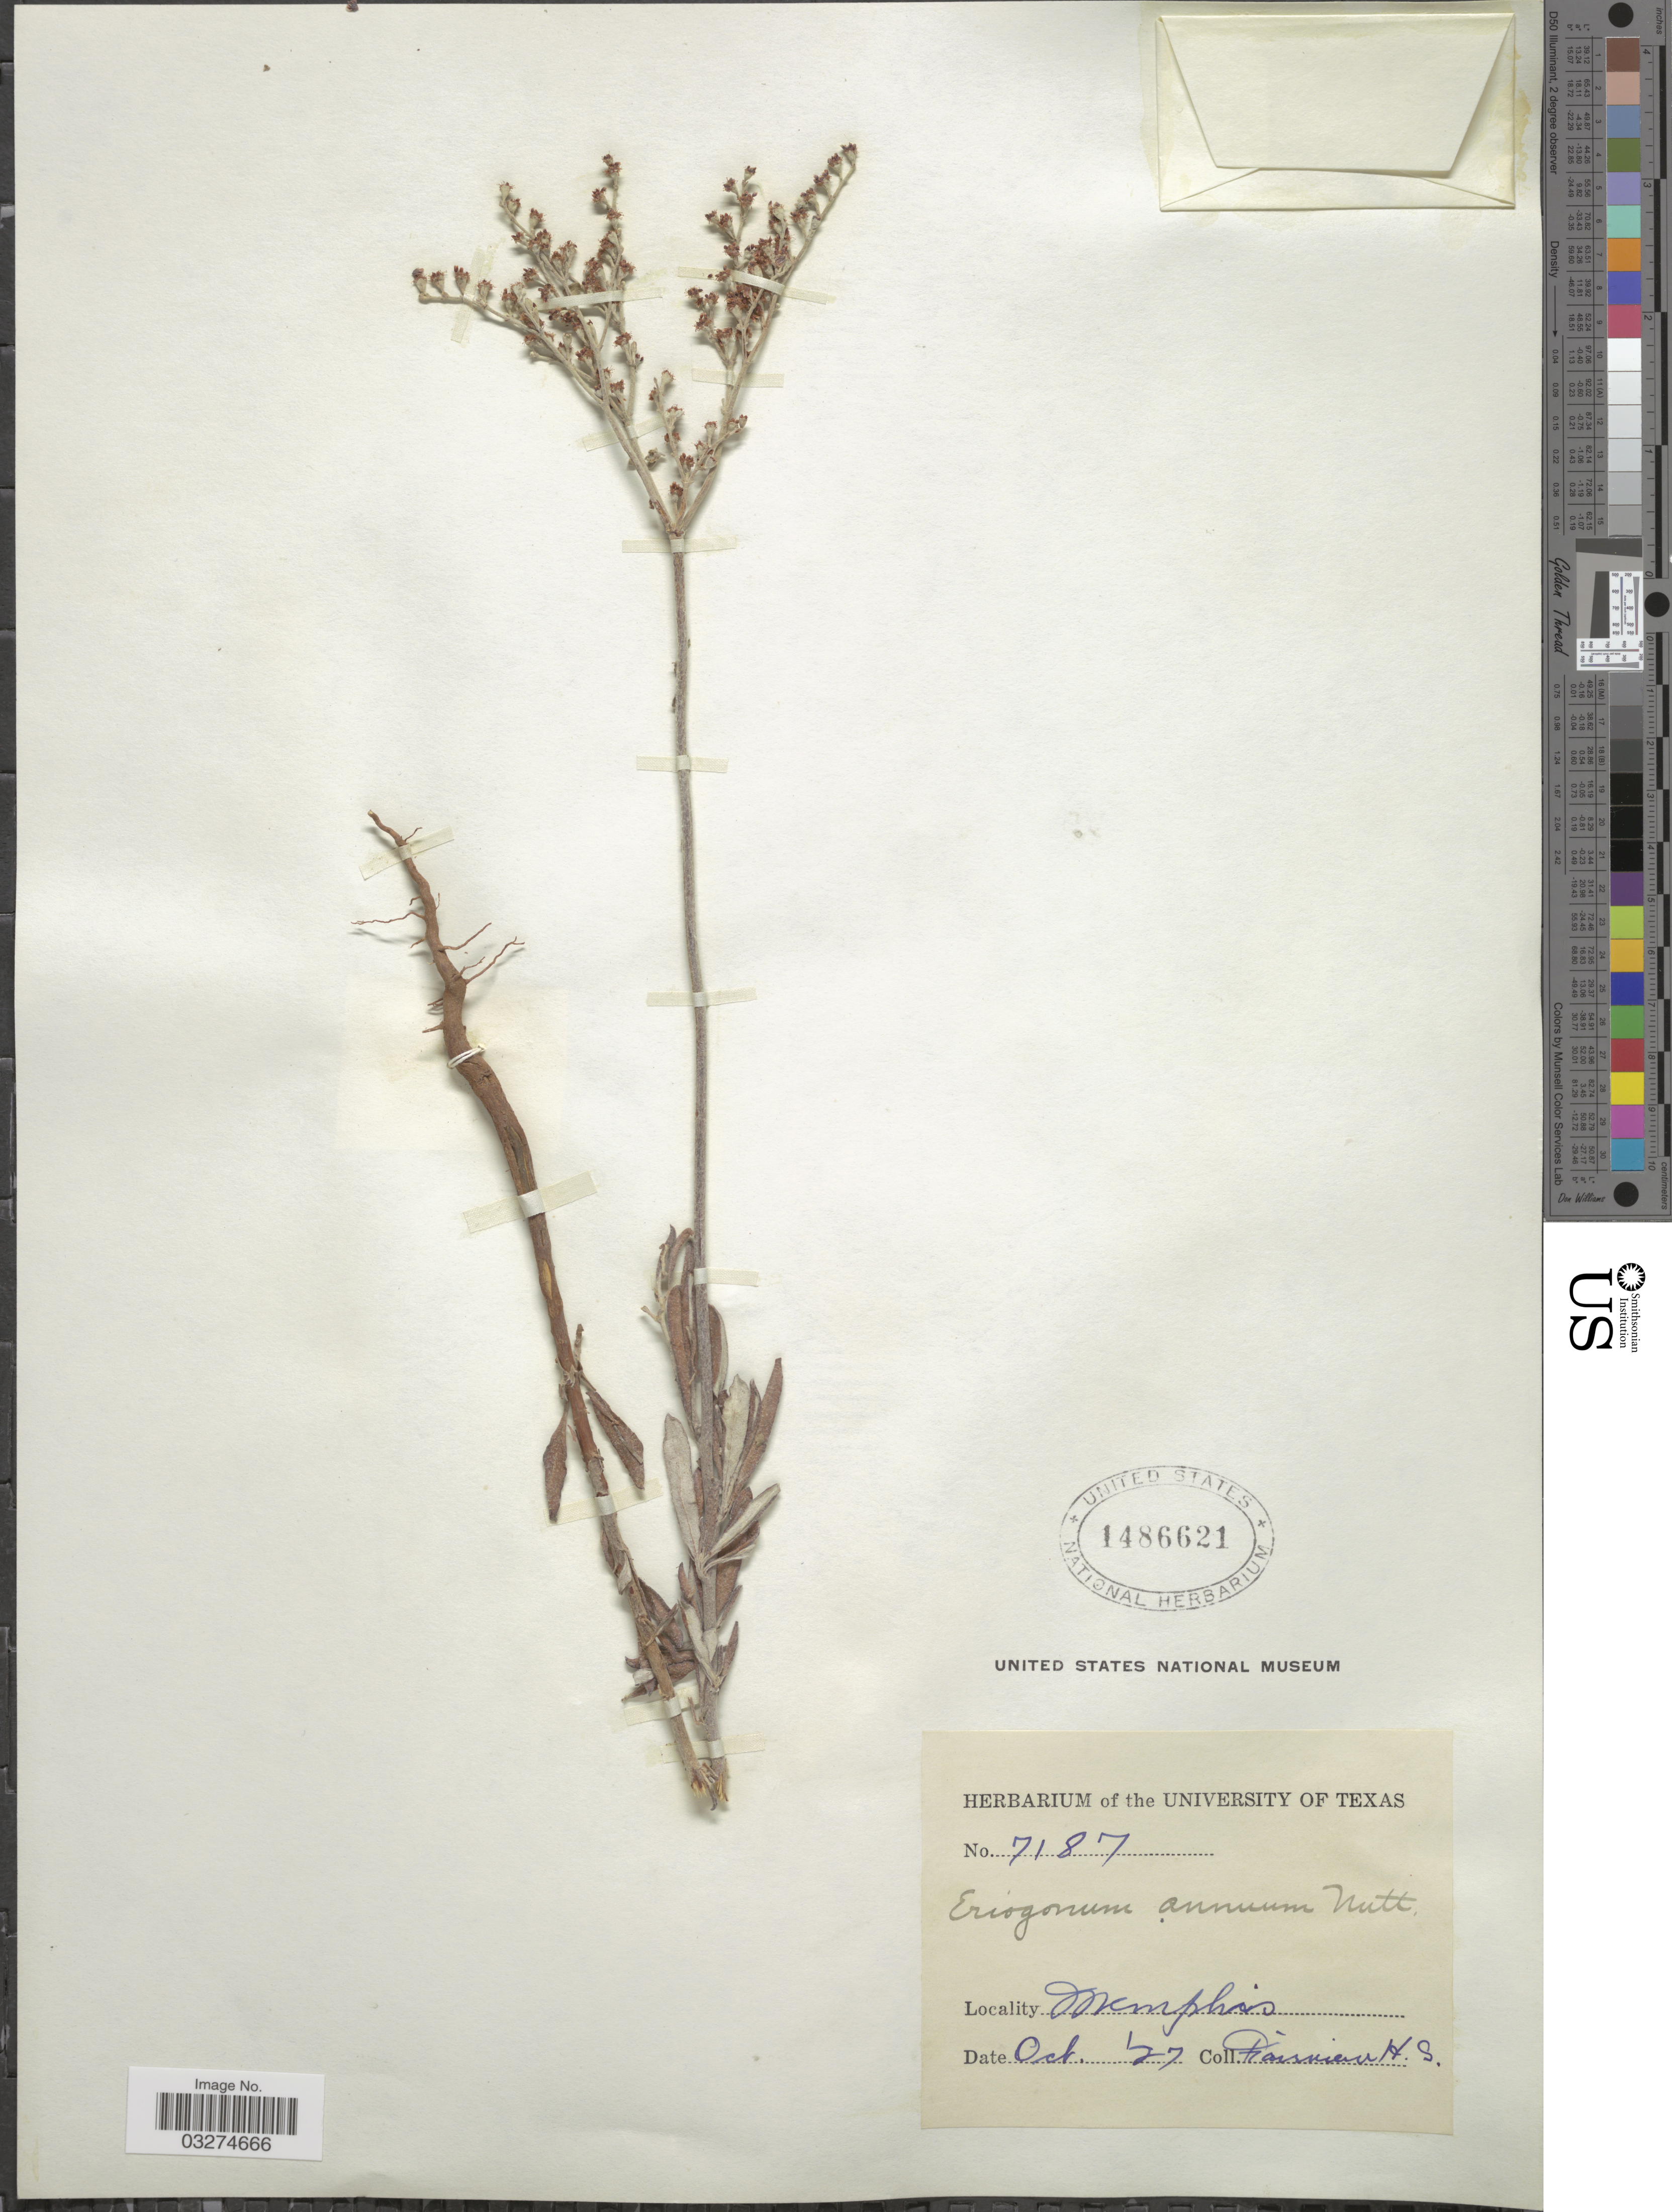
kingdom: Plantae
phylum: Tracheophyta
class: Magnoliopsida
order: Caryophyllales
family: Polygonaceae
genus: Eriogonum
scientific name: Eriogonum annuum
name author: Nutt.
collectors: H. Fairview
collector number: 7187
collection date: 1927-10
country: United States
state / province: Texas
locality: Memphis.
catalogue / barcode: US 1486621